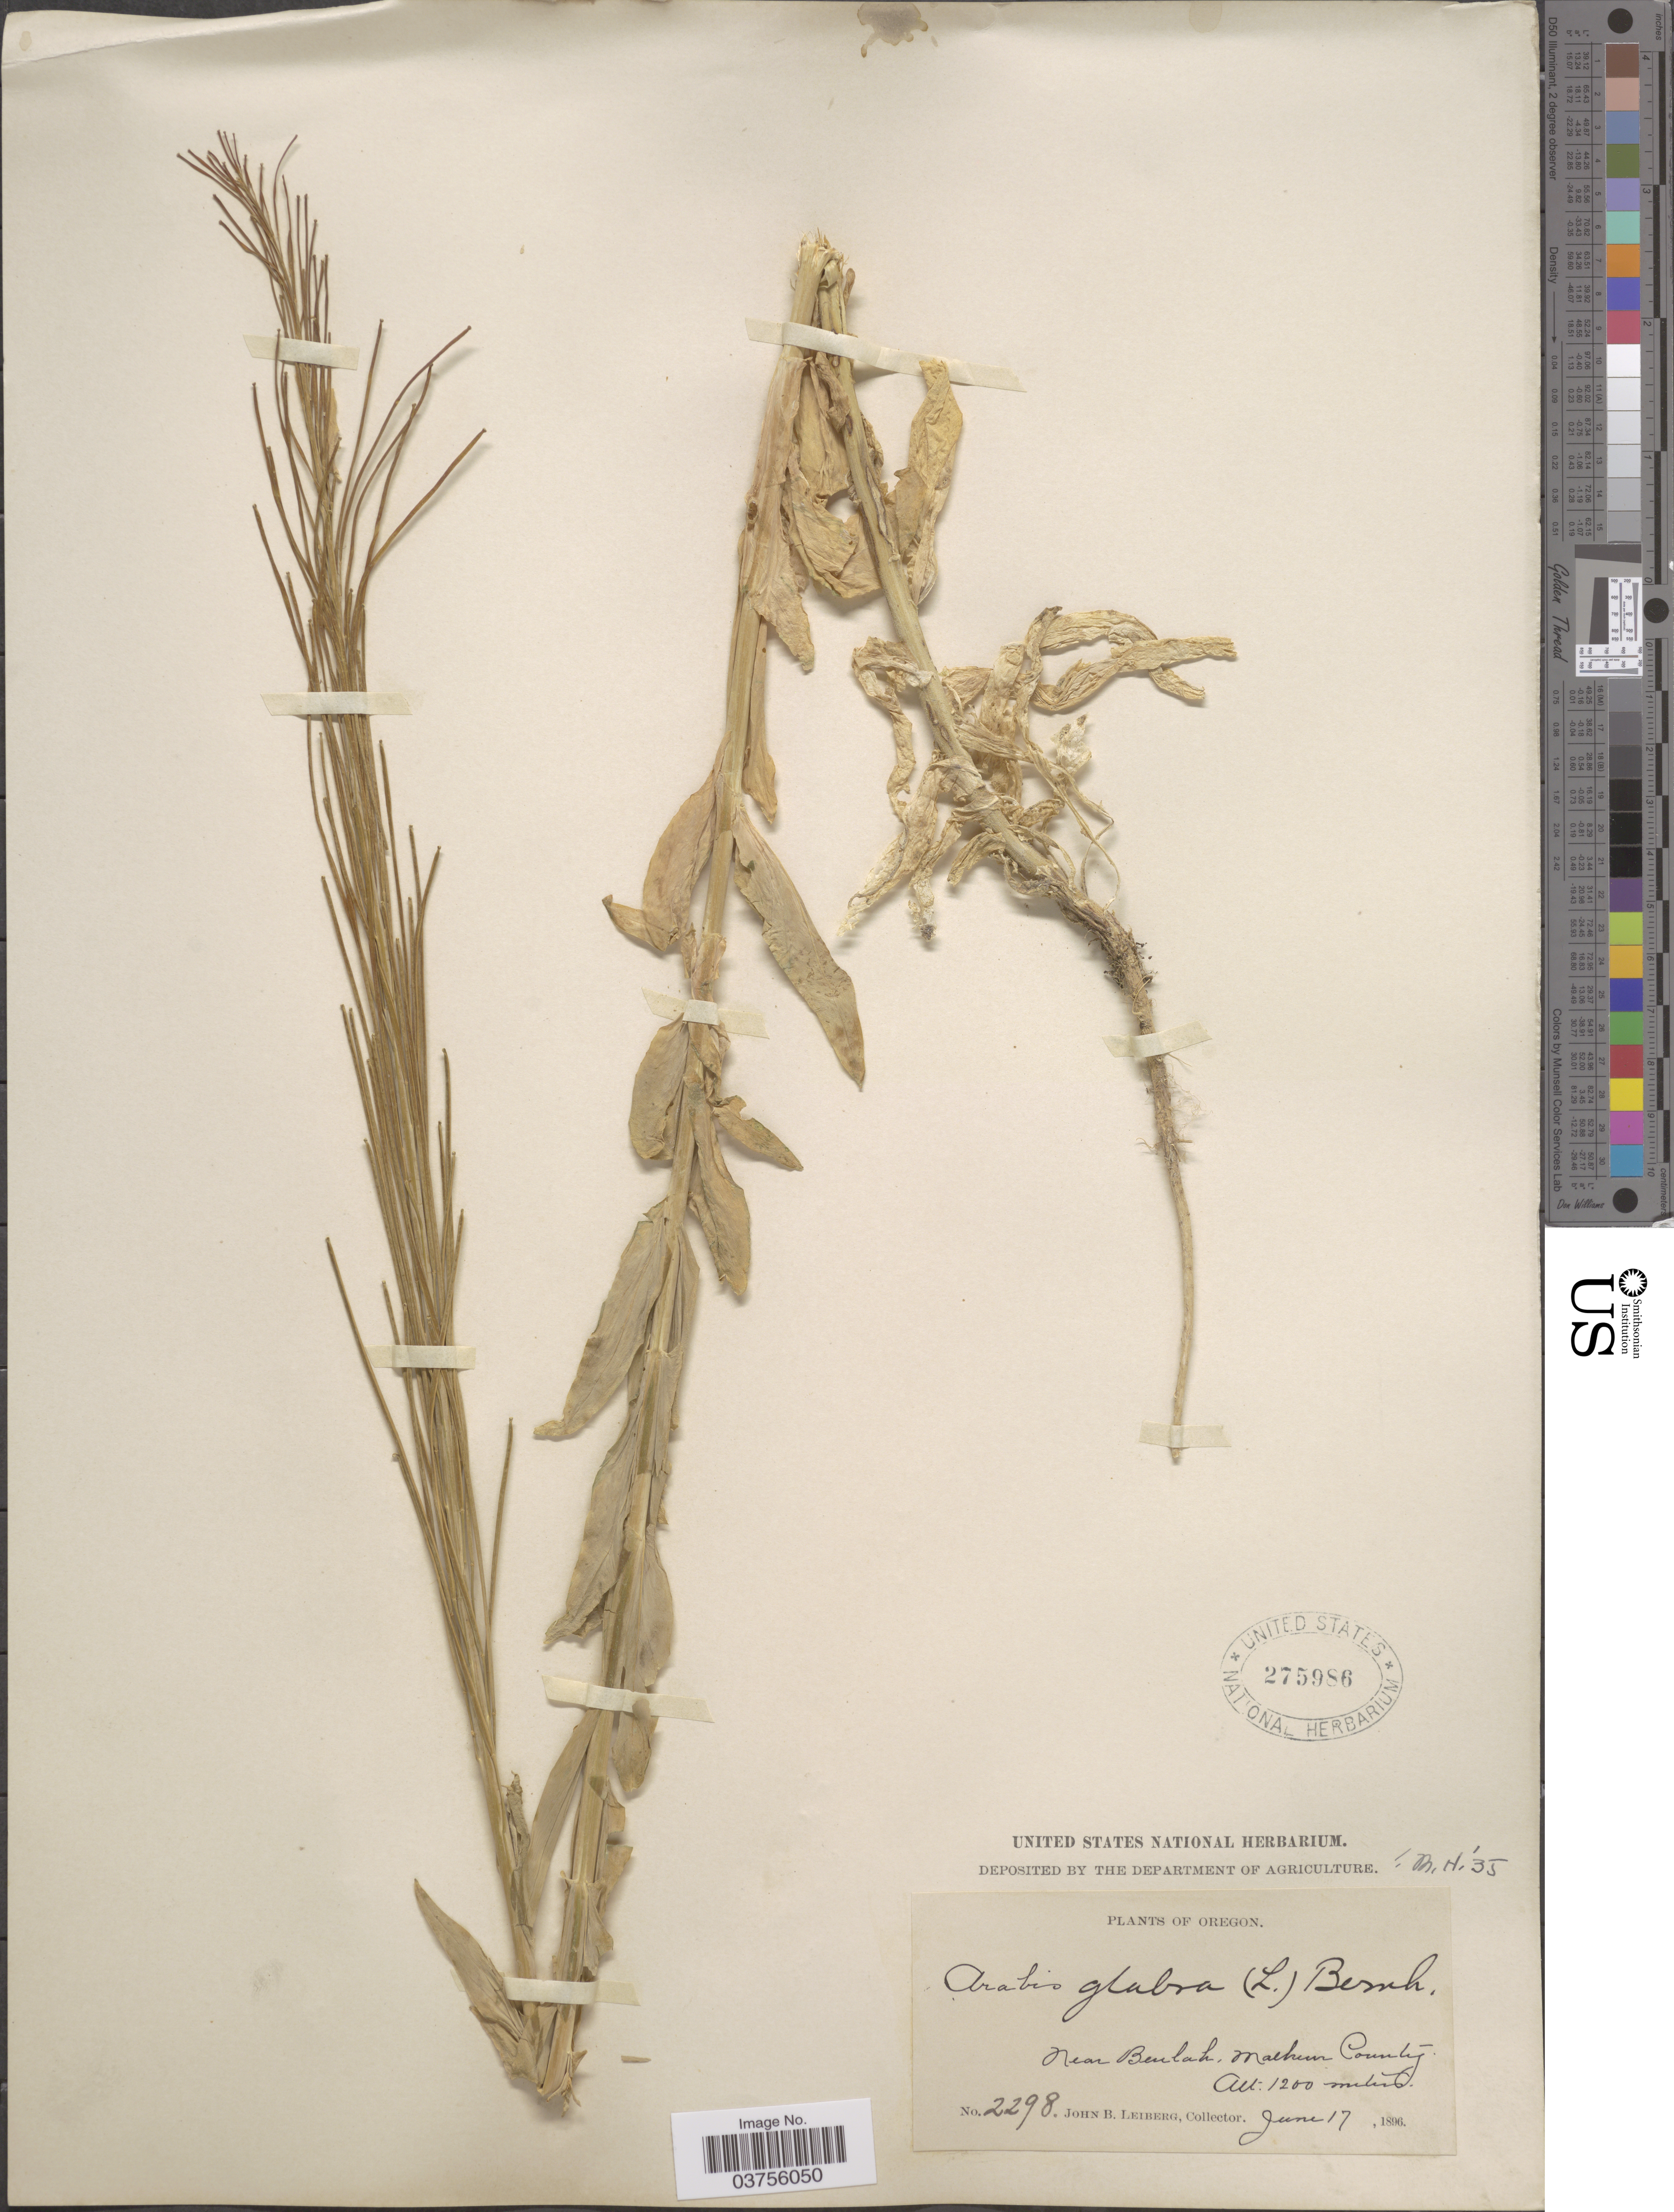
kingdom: Plantae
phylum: Tracheophyta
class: Magnoliopsida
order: Brassicales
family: Brassicaceae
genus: Turritis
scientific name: Turritis glabra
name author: L.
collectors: J. B. Leiberg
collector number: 2298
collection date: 1896-06-17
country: United States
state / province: Oregon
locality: Near Beulah, Malheur County.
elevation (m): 1200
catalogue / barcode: US 275986